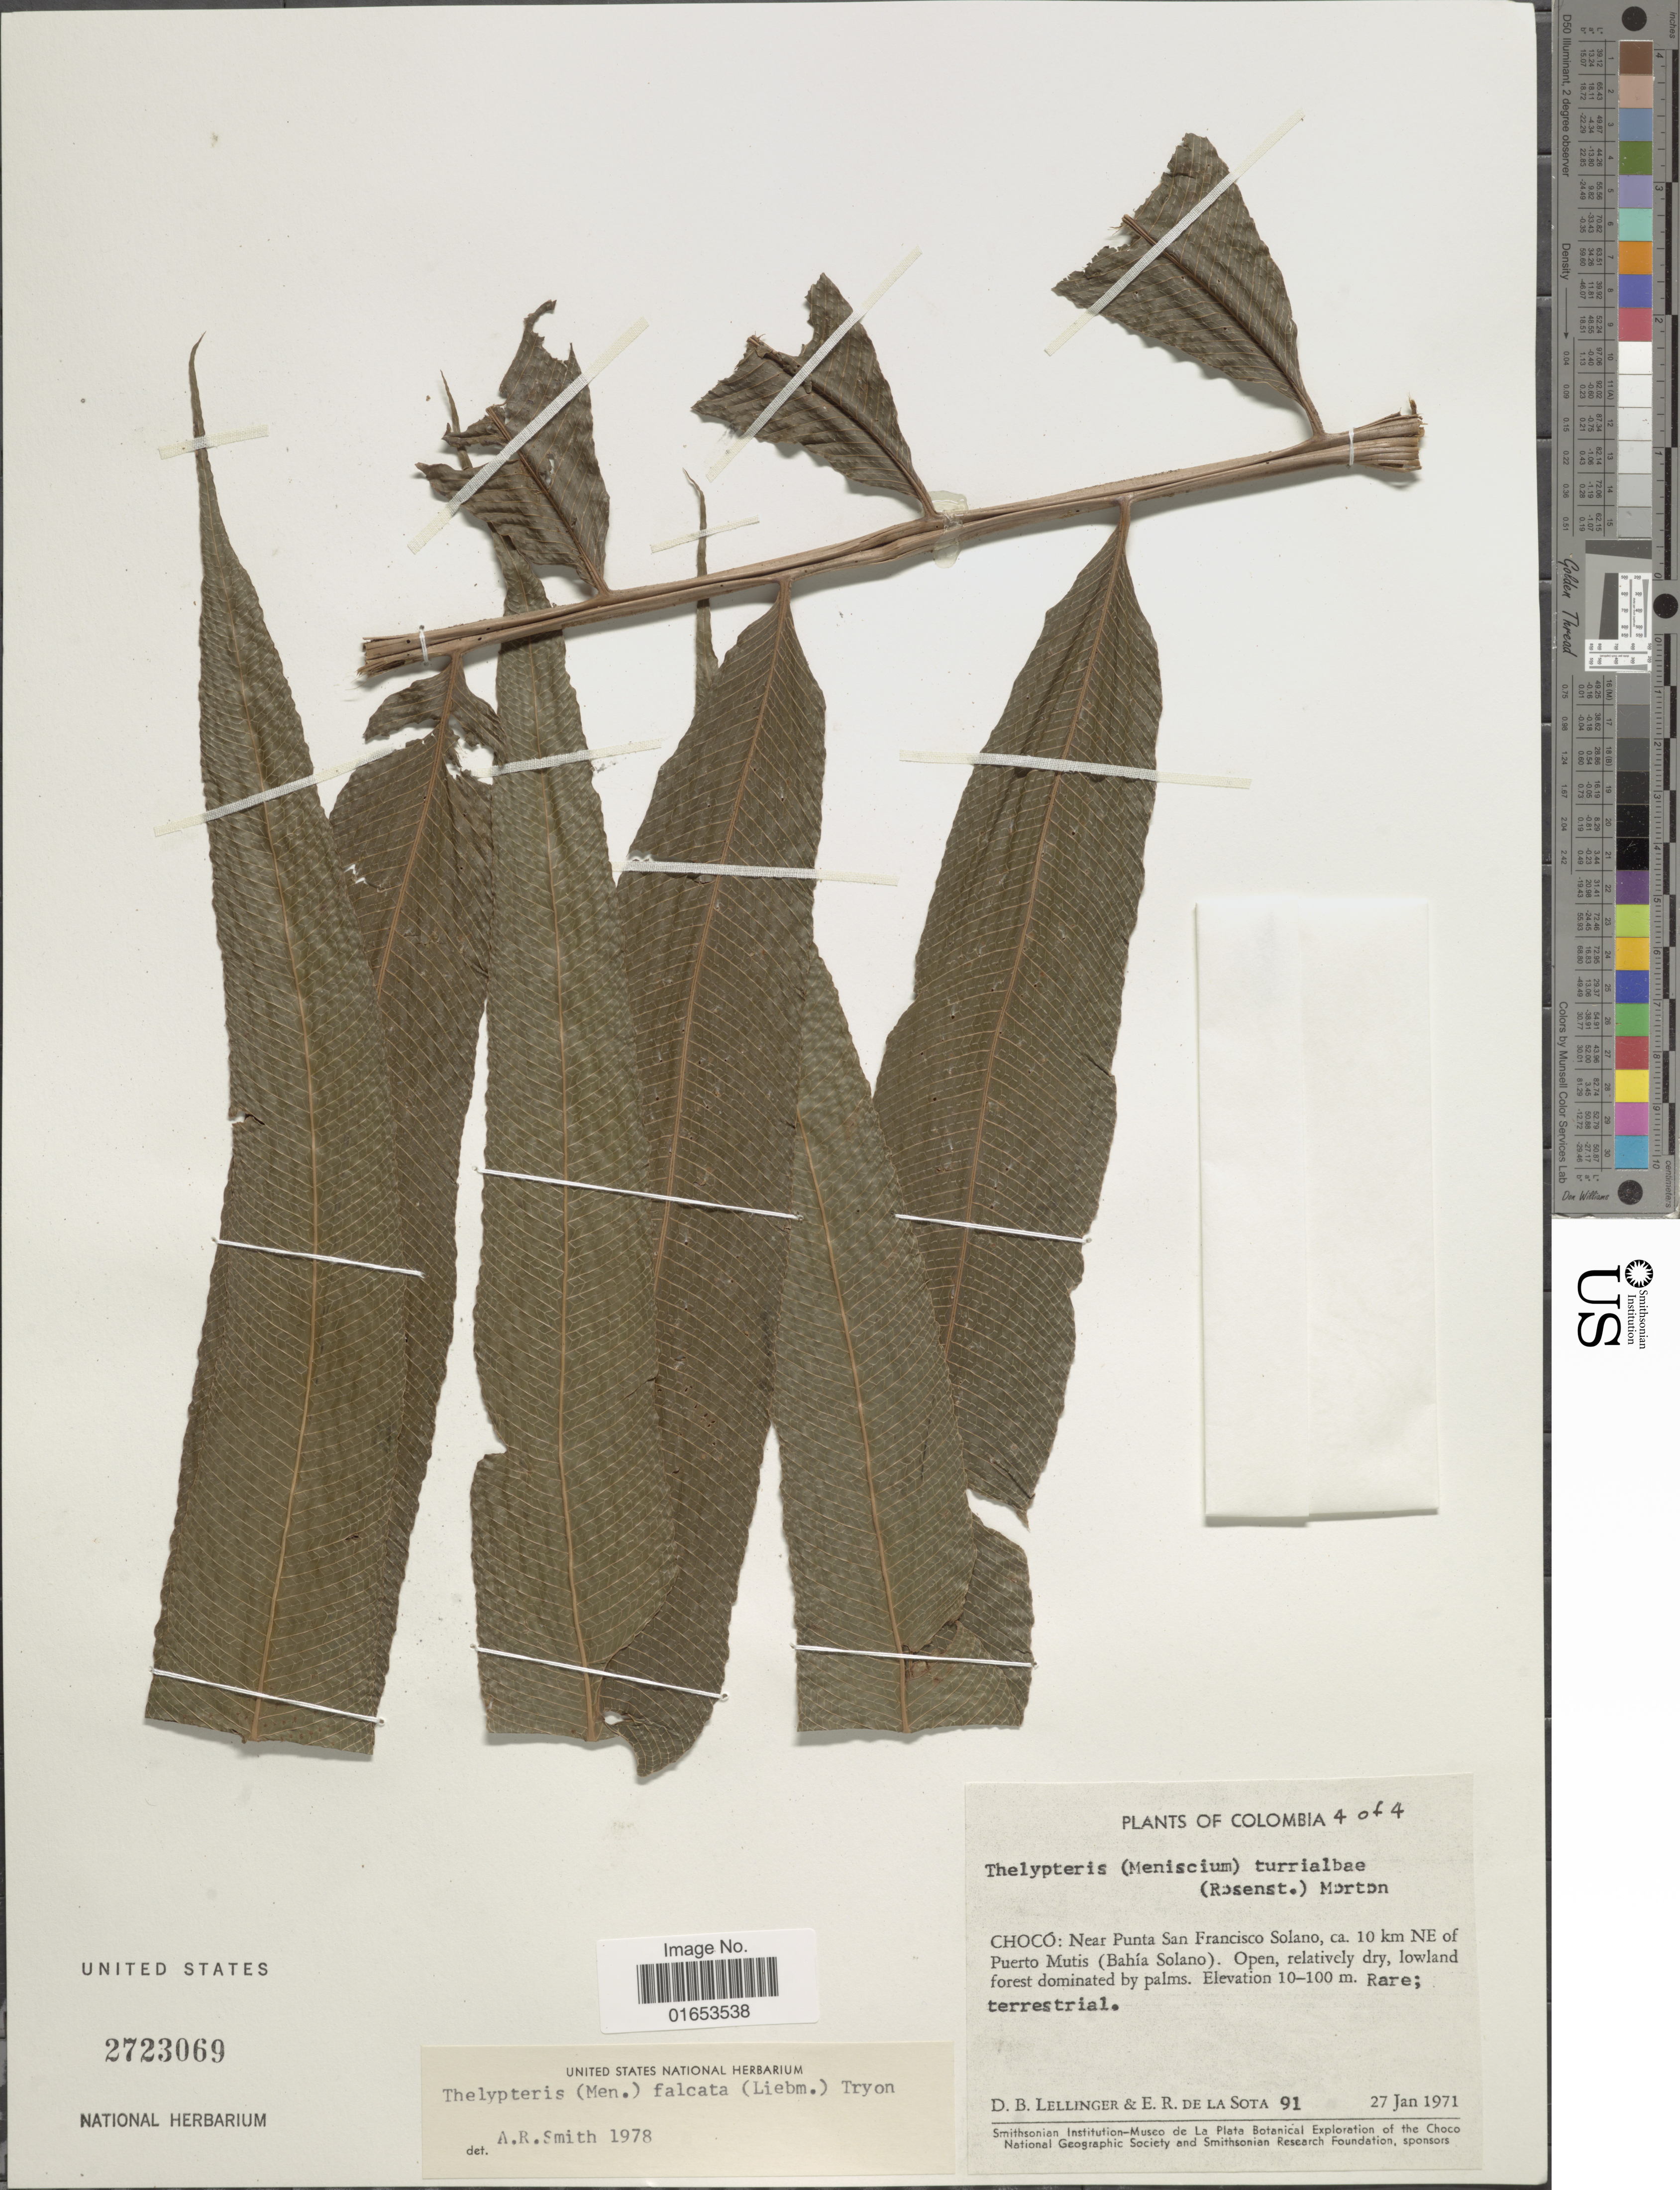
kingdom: Plantae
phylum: Tracheophyta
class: Polypodiopsida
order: Polypodiales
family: Thelypteridaceae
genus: Meniscium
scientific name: Meniscium falcatum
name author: Liebm.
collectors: D. B. Lellinger & E. R. de la Sota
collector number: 91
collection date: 1971-01-27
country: Colombia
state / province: Chocó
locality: Near Punta San Francisco Solano, ca. 10 km NE of Puerto Mutis (Bahía Solano)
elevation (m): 10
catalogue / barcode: US 2723069